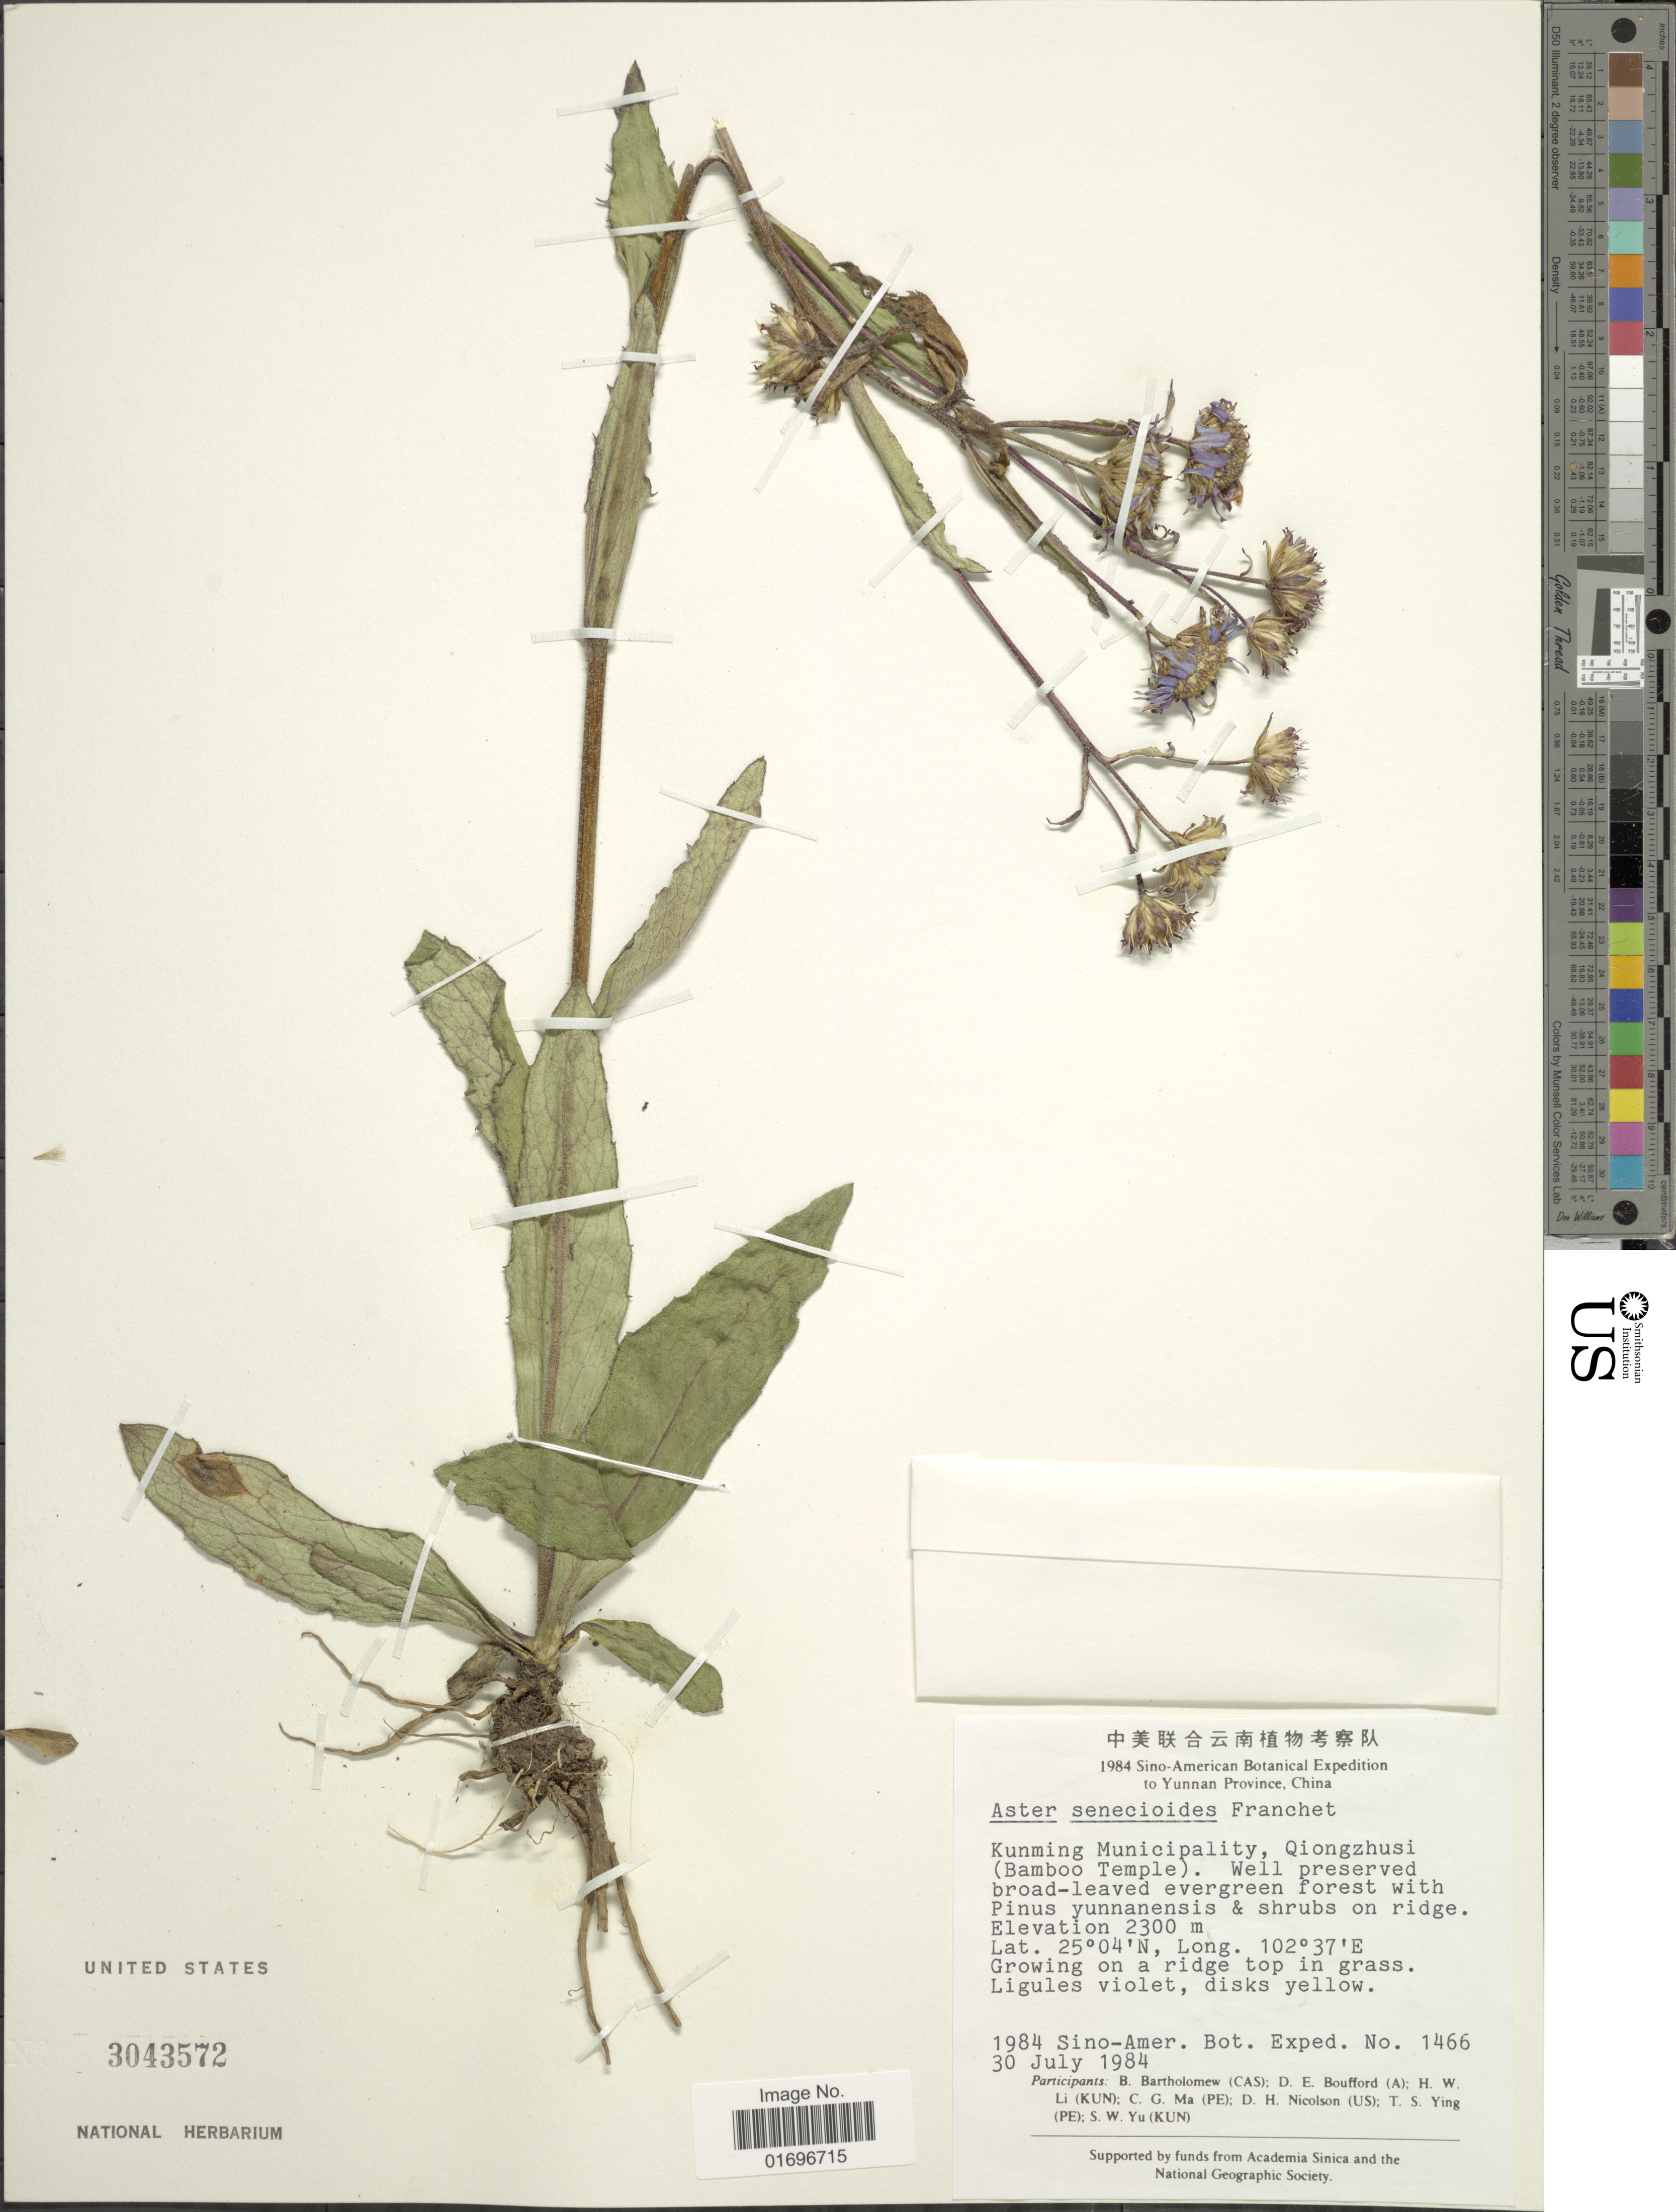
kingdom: Plantae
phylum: Tracheophyta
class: Magnoliopsida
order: Asterales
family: Asteraceae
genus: Aster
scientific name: Aster senecioides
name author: Franch.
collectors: Sino-Amer. Bot. Exped. 1984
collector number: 1466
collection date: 1984-07-30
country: China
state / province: Yunnan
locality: Yunnan Province, China. Kunming Municipality, Qiongzhusi (Bamboo Temple)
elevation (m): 2300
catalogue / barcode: US 3043572